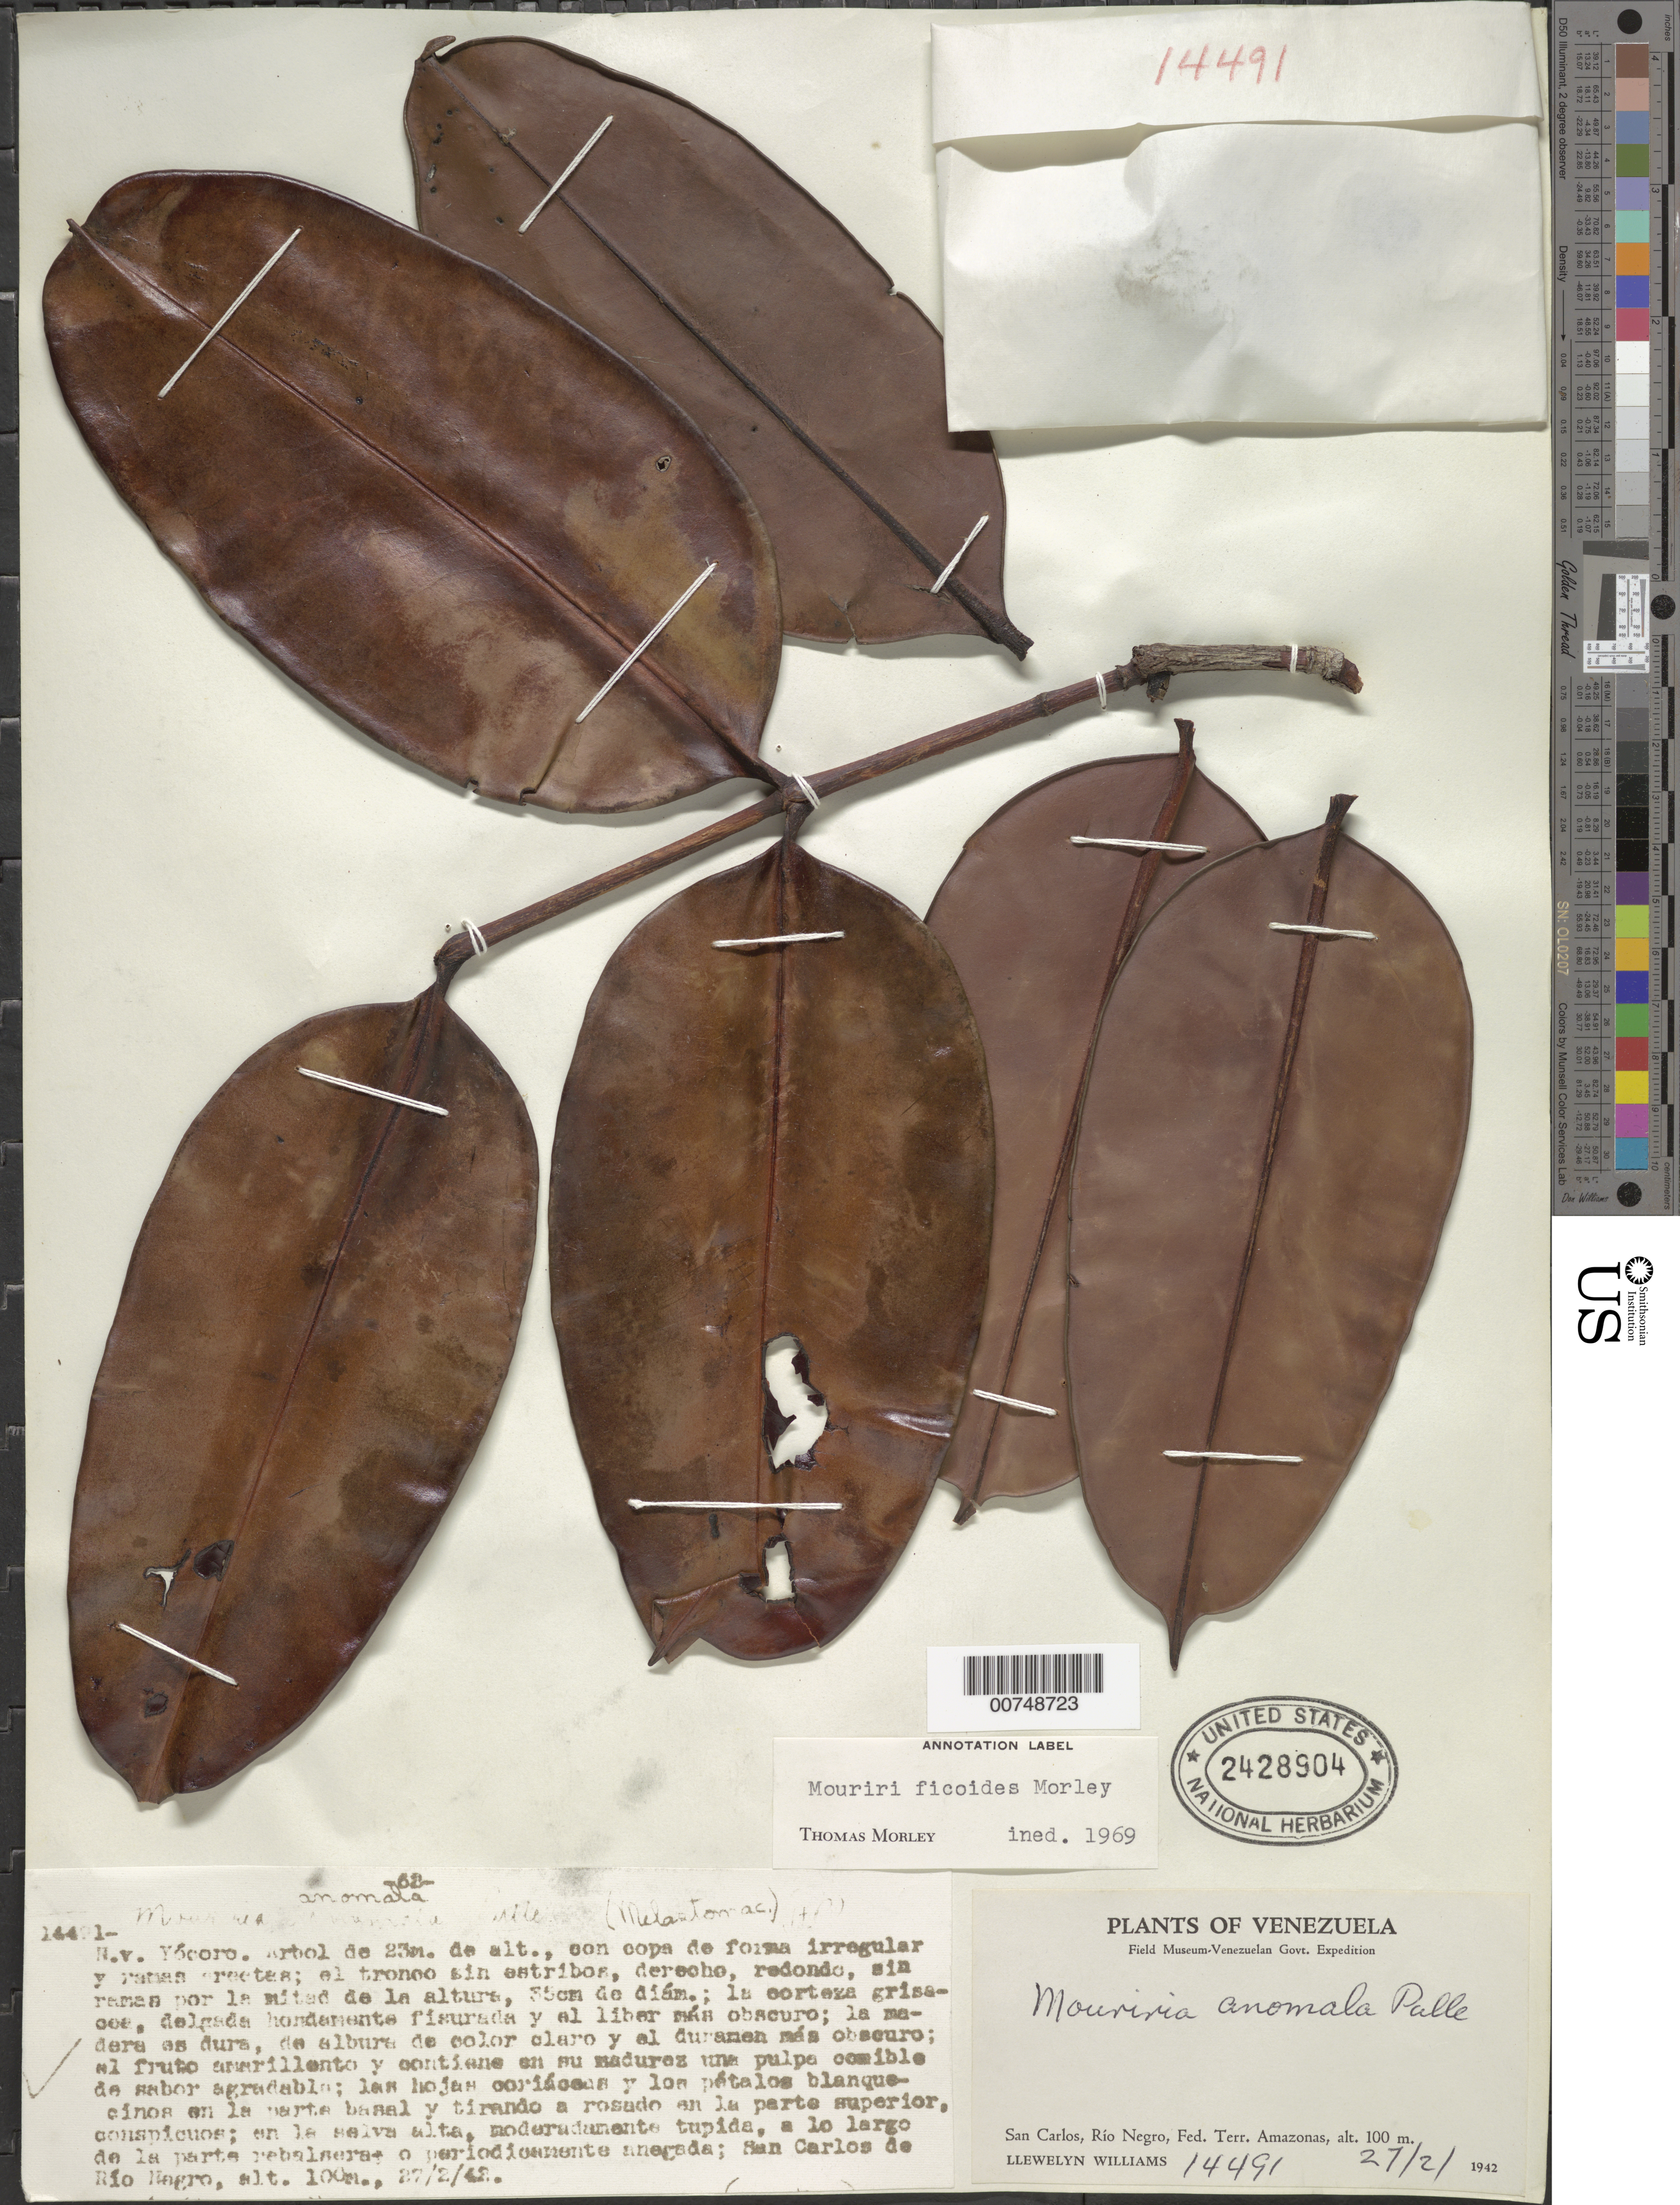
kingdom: Plantae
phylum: Tracheophyta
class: Magnoliopsida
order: Myrtales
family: Melastomataceae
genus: Mouriri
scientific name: Mouriri ficoides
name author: Morley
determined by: Morley, T.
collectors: Ll. Williams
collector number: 14491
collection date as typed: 27-Feb-42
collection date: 1942-02-27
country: Venezuela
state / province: Amazonas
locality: San Carlos de Río Negro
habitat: Selva alta, moderamento tupida, a lo largo de la parts rebalseras o periodicamente anegada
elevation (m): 100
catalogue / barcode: US 2428904